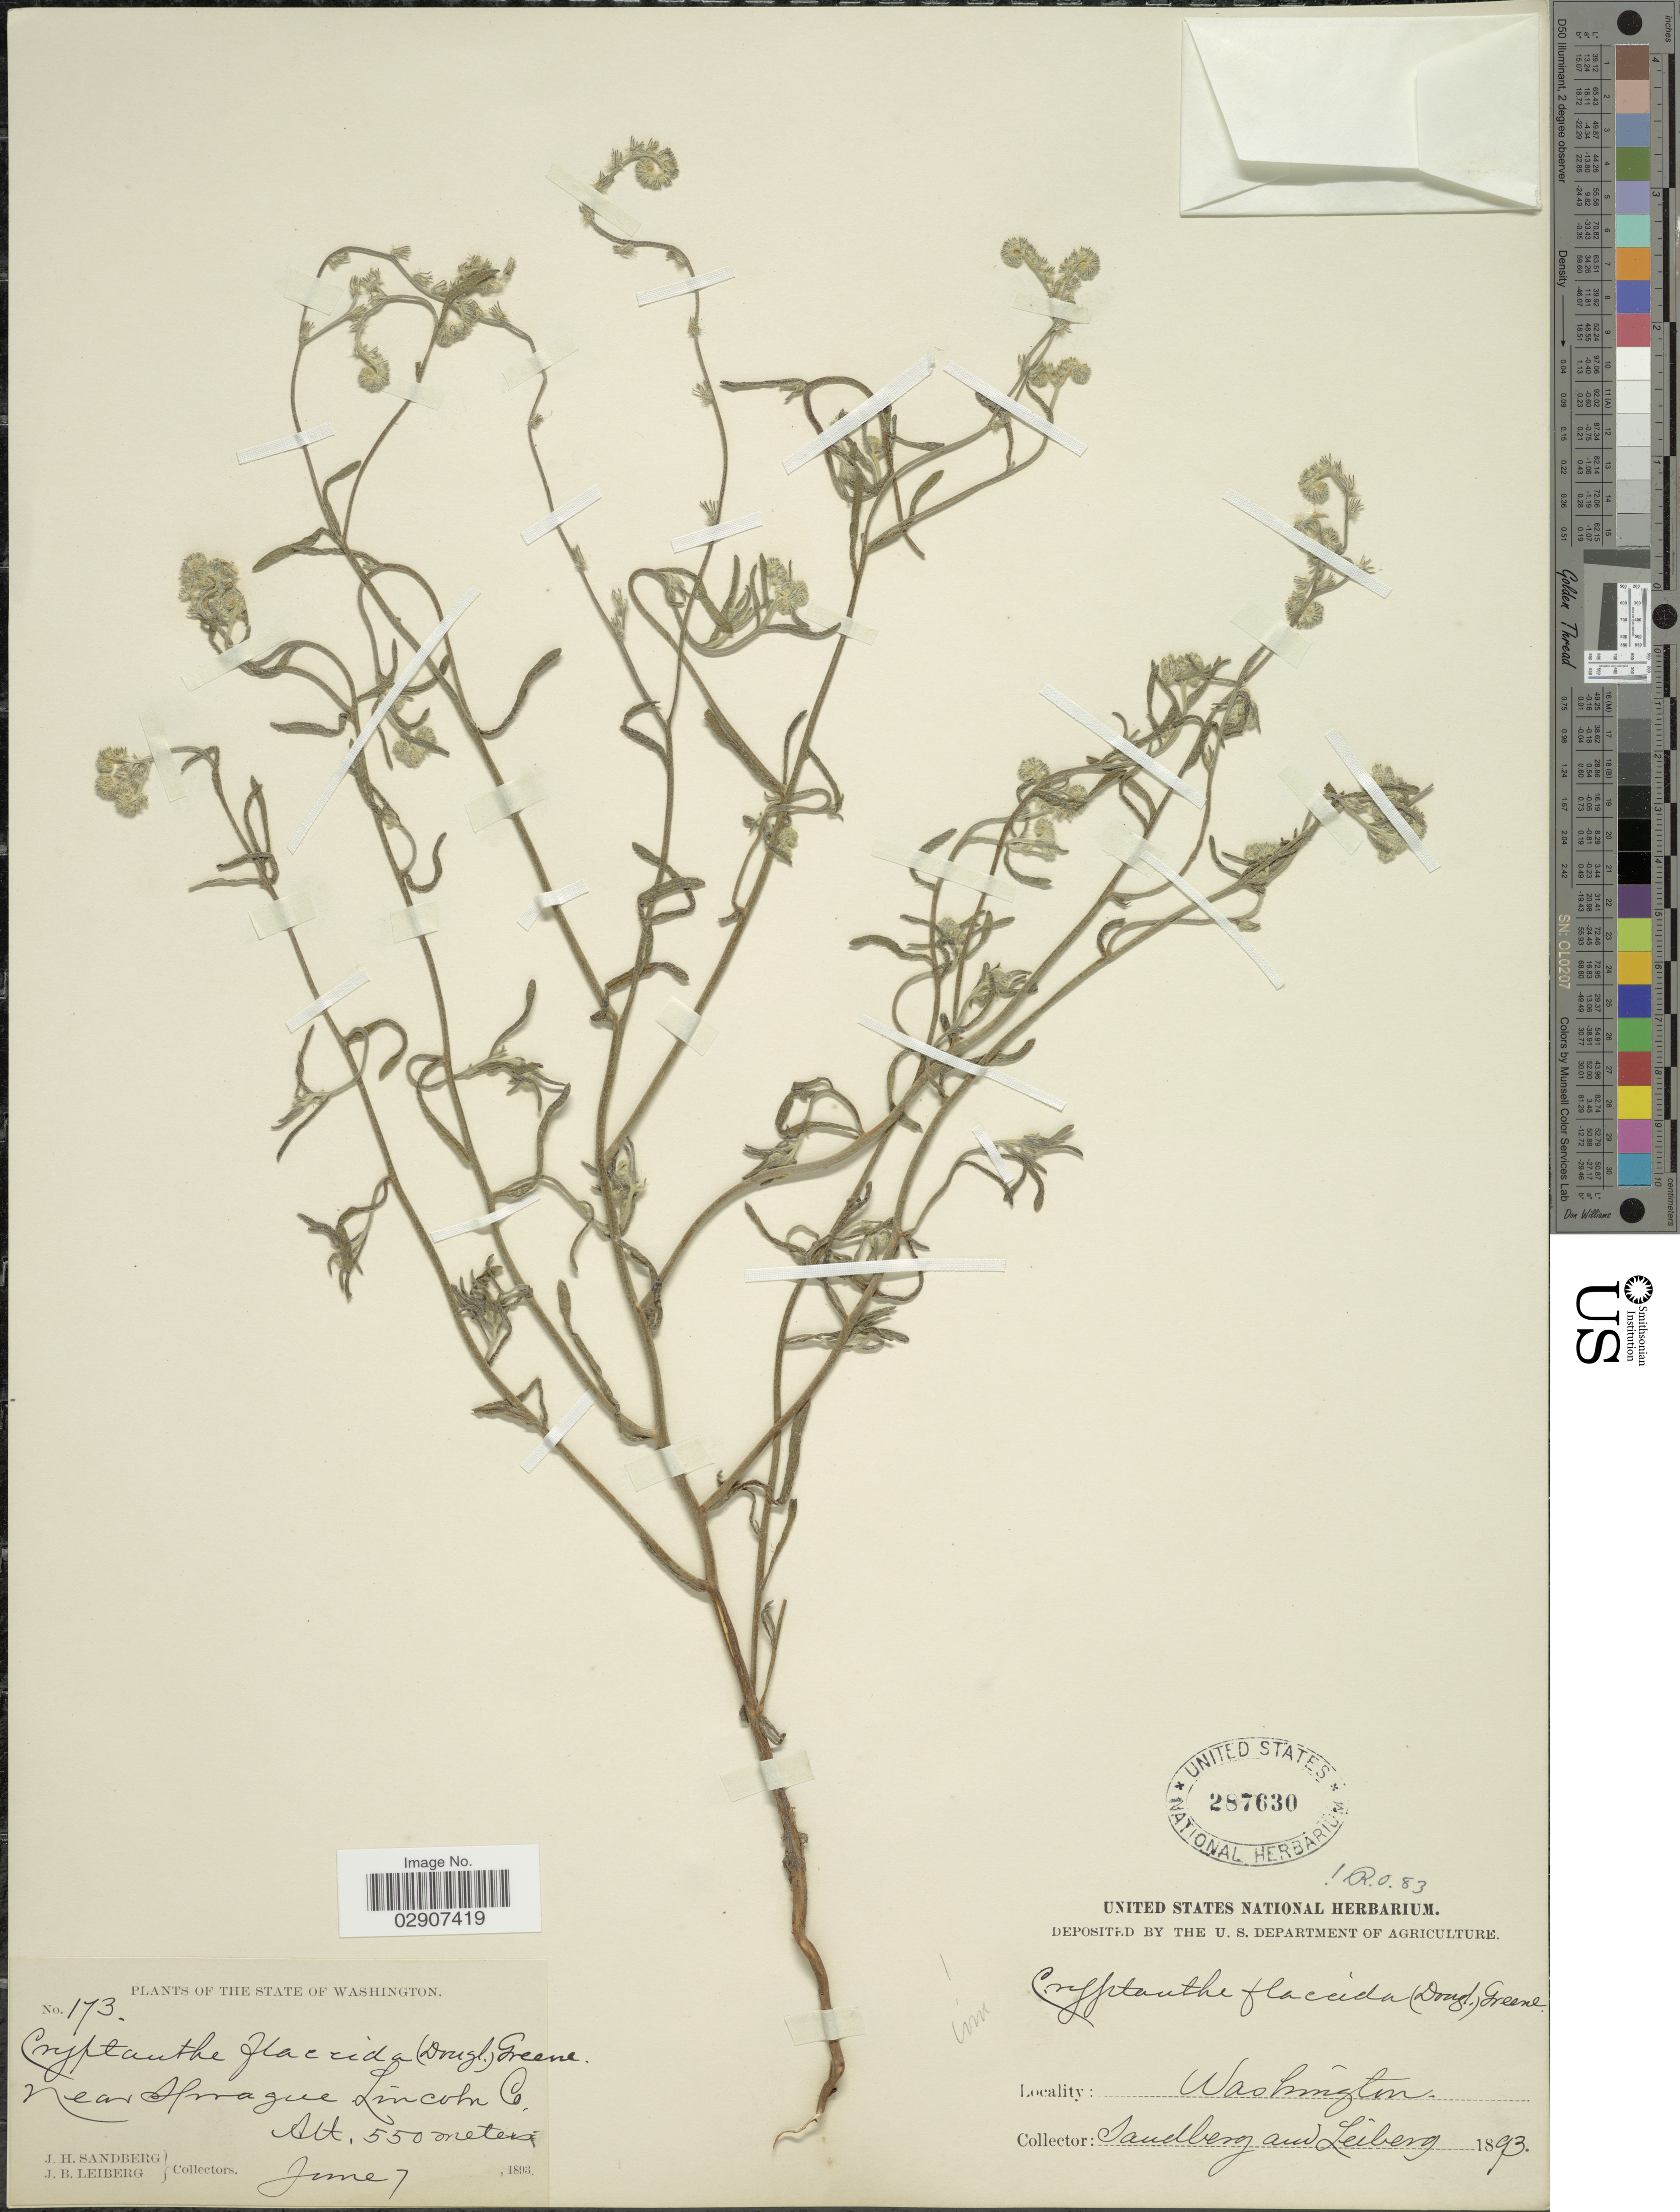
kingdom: Plantae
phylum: Tracheophyta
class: Magnoliopsida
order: Boraginales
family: Boraginaceae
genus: Cryptantha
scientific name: Cryptantha flaccida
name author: (Douglas ex Lehm.) Greene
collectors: J. H. Sandberg & J. B. Leiberg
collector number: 173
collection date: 1893-06-07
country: United States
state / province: Washington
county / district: Lincoln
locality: Near Sprague Lincoln Co. The State of Washington.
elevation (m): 550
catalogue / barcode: US 287630